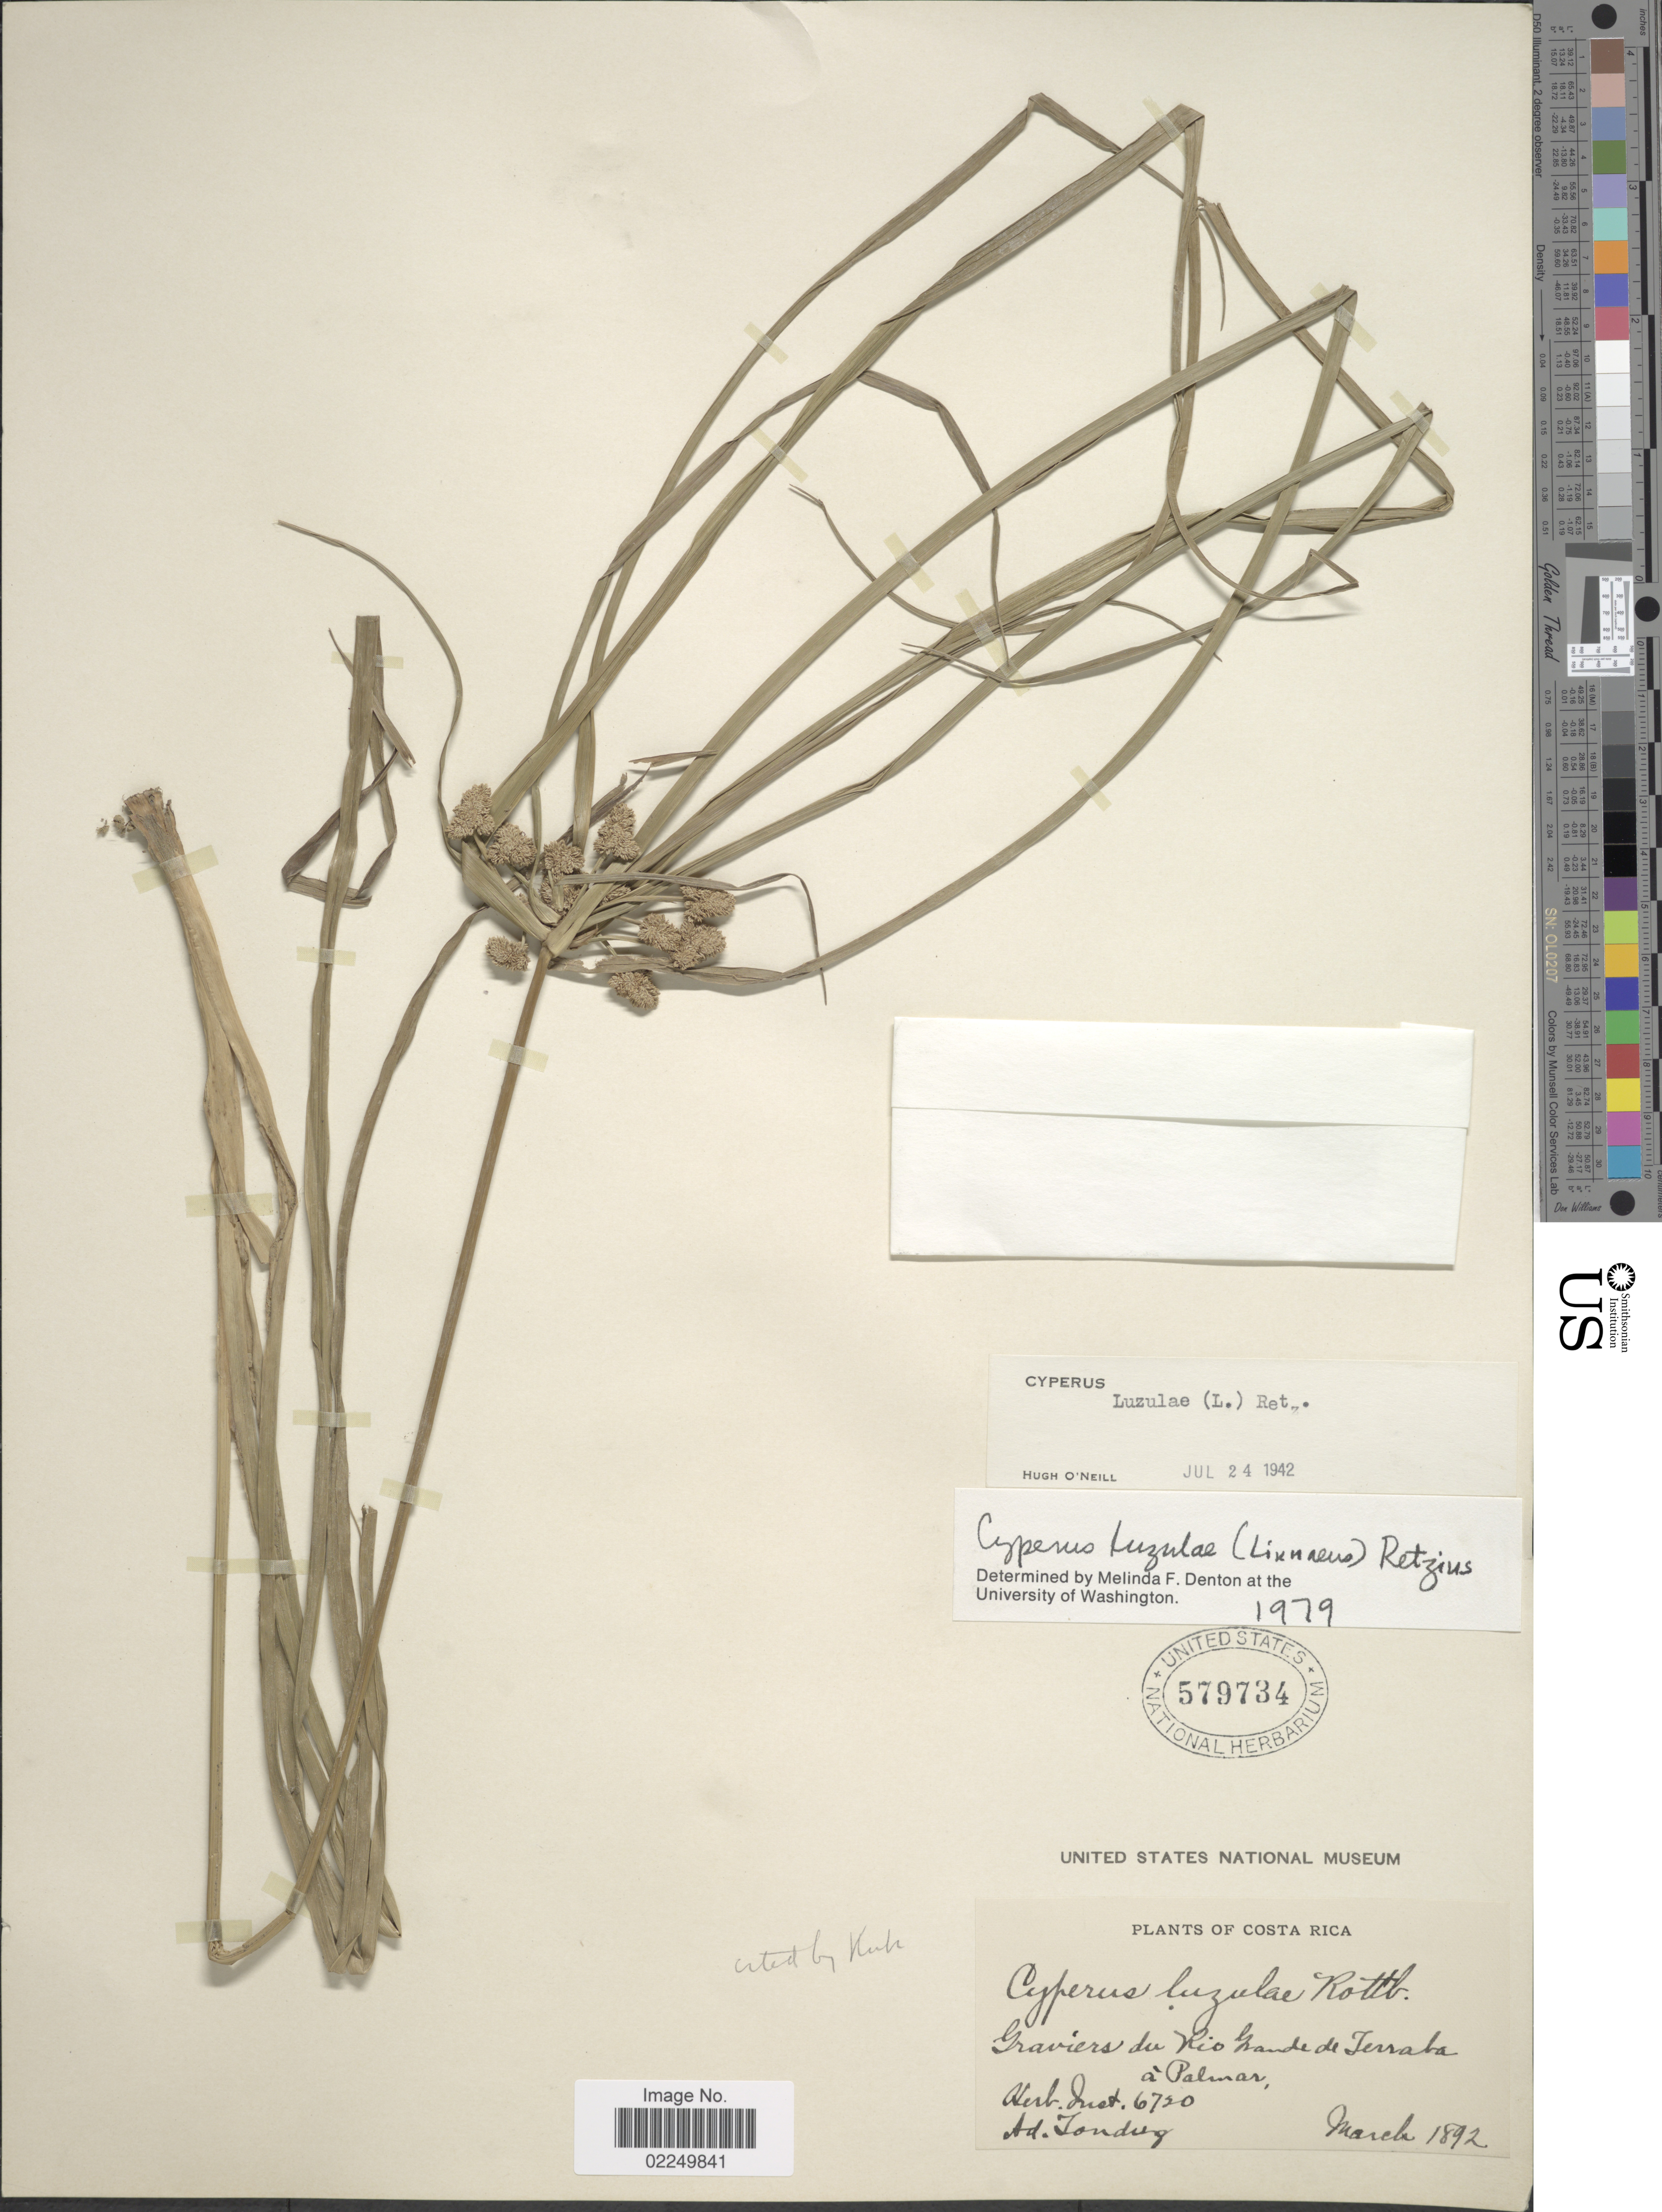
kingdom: Plantae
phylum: Tracheophyta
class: Liliopsida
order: Poales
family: Cyperaceae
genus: Cyperus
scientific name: Cyperus luzulae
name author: (L.) Rottb. ex Retz.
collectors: A. Tonduz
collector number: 6720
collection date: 1892-03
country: Costa Rica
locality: Gravier du Rio Grande de Terraba a Palmar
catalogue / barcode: US 579734